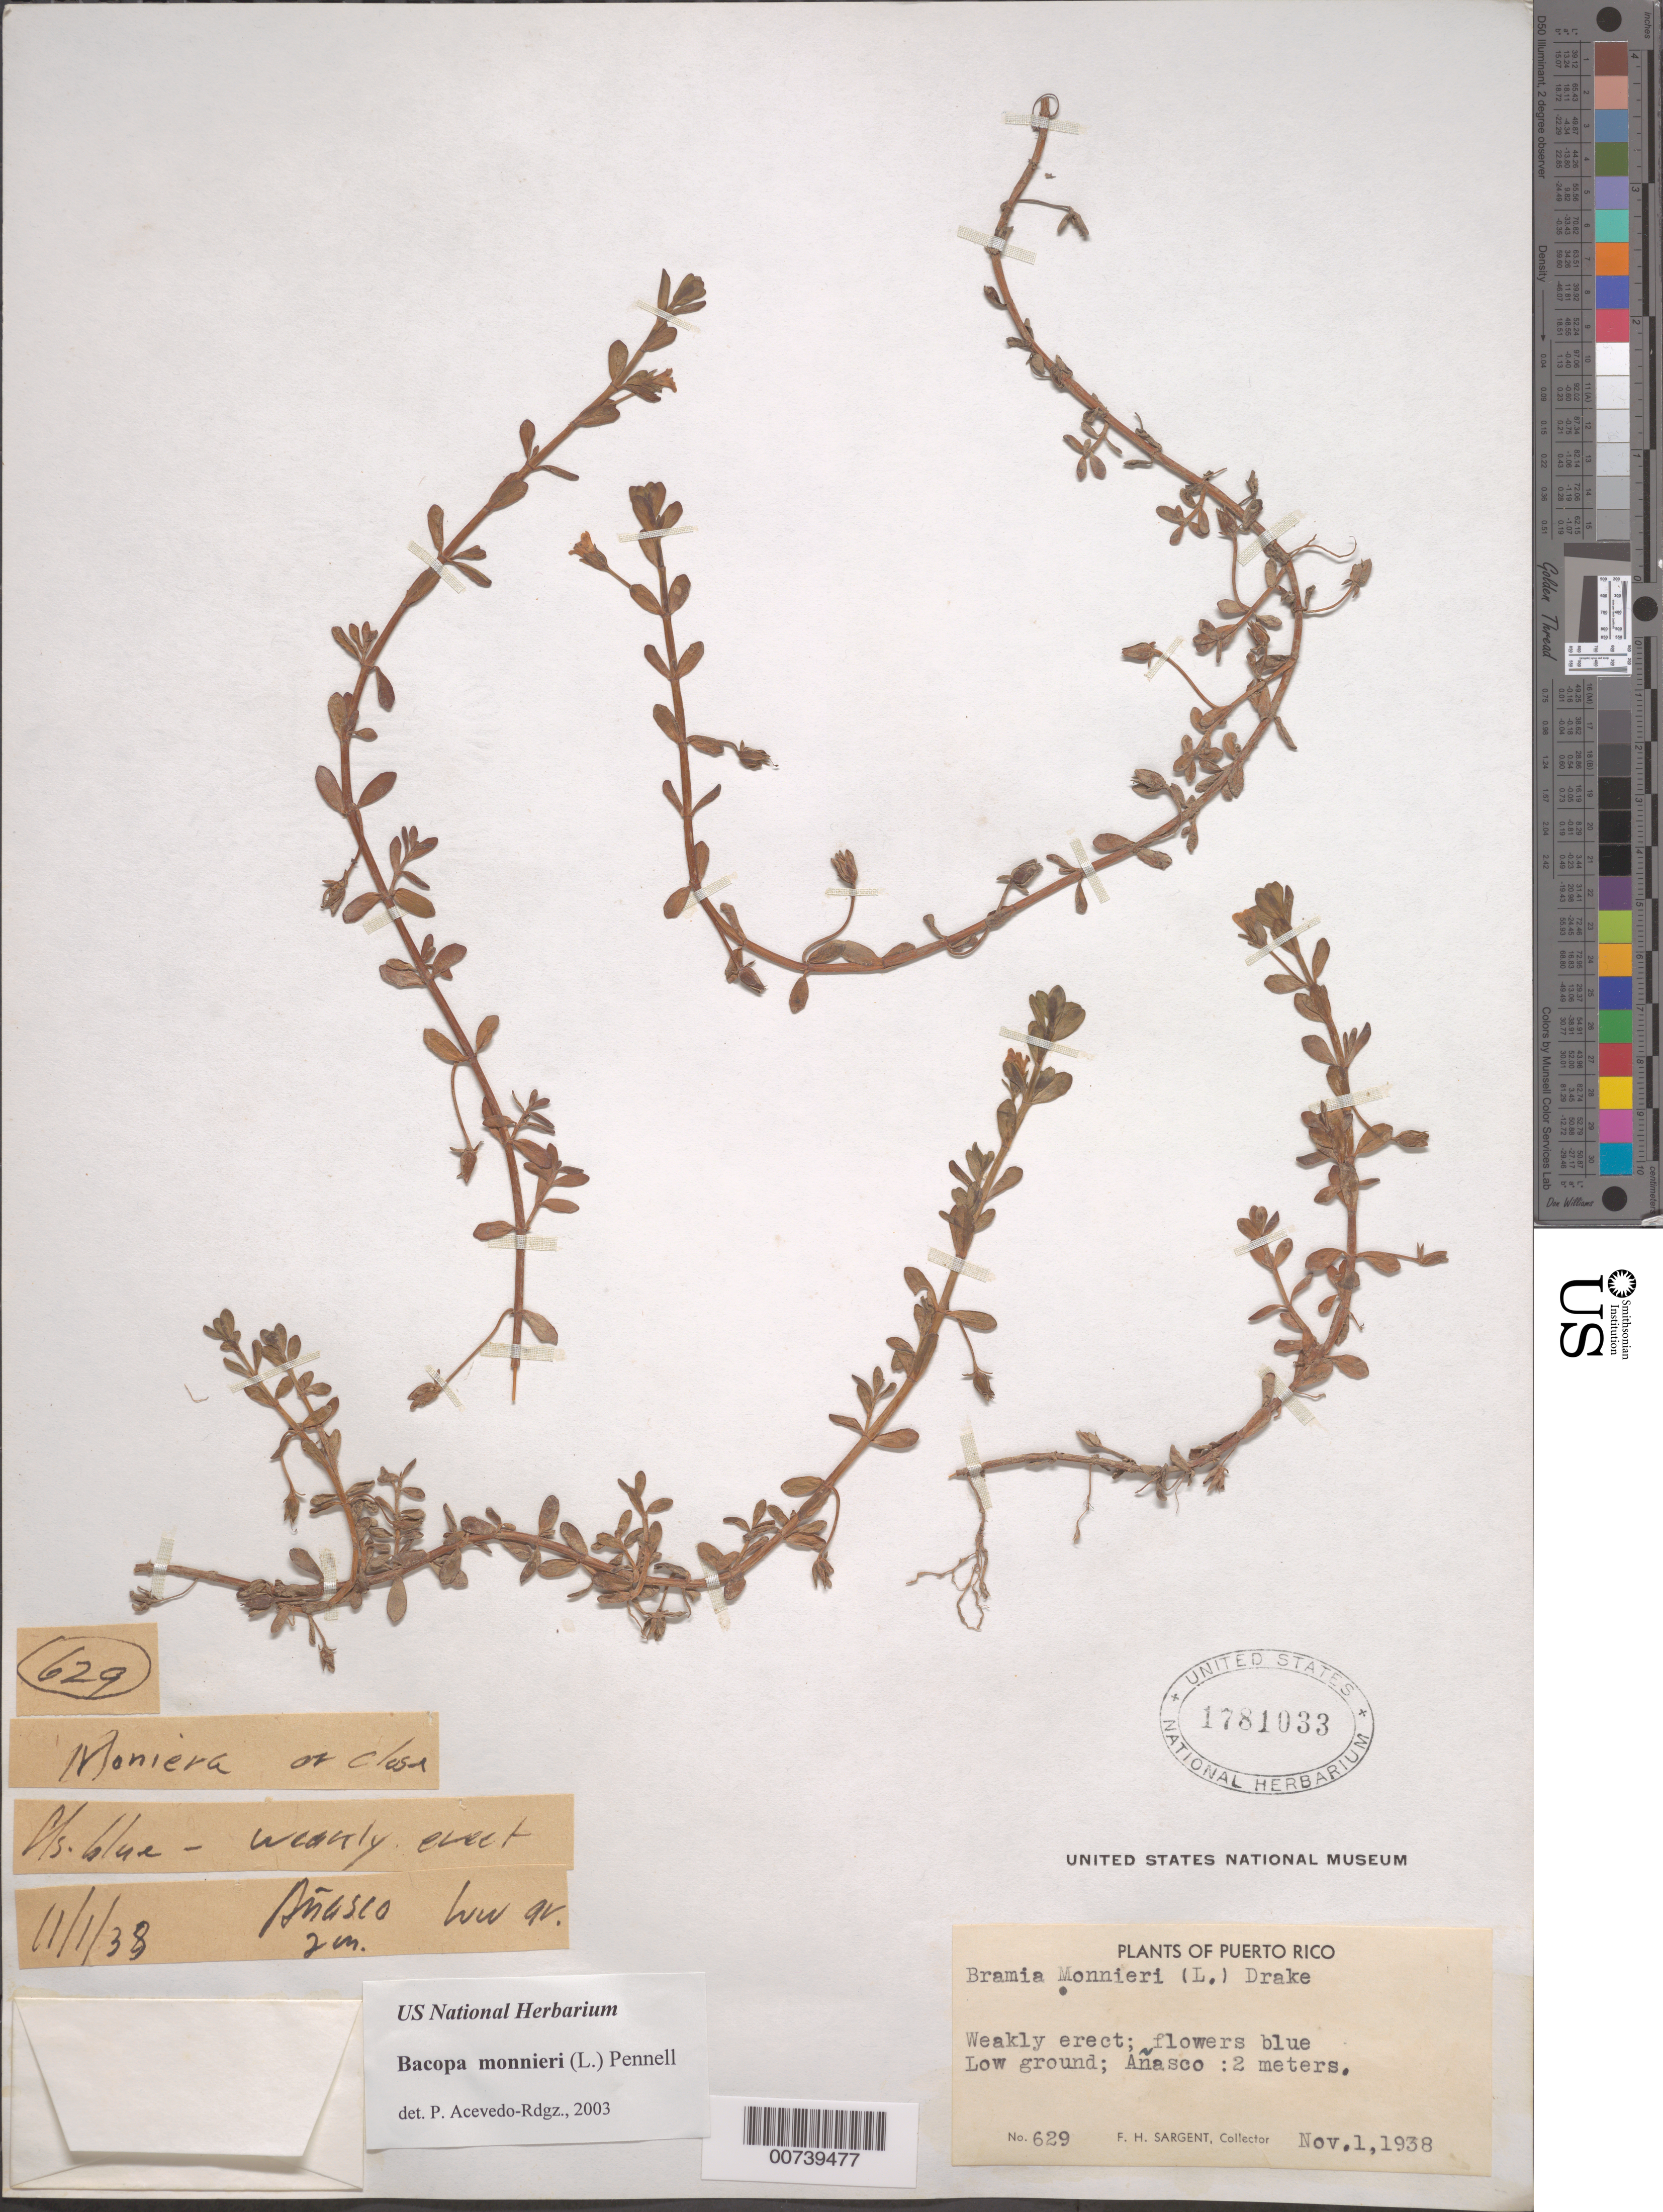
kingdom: Plantae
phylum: Tracheophyta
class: Magnoliopsida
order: Lamiales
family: Plantaginaceae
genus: Bacopa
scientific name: Bacopa monnieri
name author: (L.) Wettst.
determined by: Acevedo-Rodríguez, P., (BOT), Smithsonian Institution - National Museum of Natural History (UNITED STATES)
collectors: F. H. Sargent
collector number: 629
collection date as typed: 01 Nov 1938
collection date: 1938-11-01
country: Puerto Rico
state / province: Añasco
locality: Añasco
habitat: Low ground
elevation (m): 2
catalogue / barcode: US 1781033